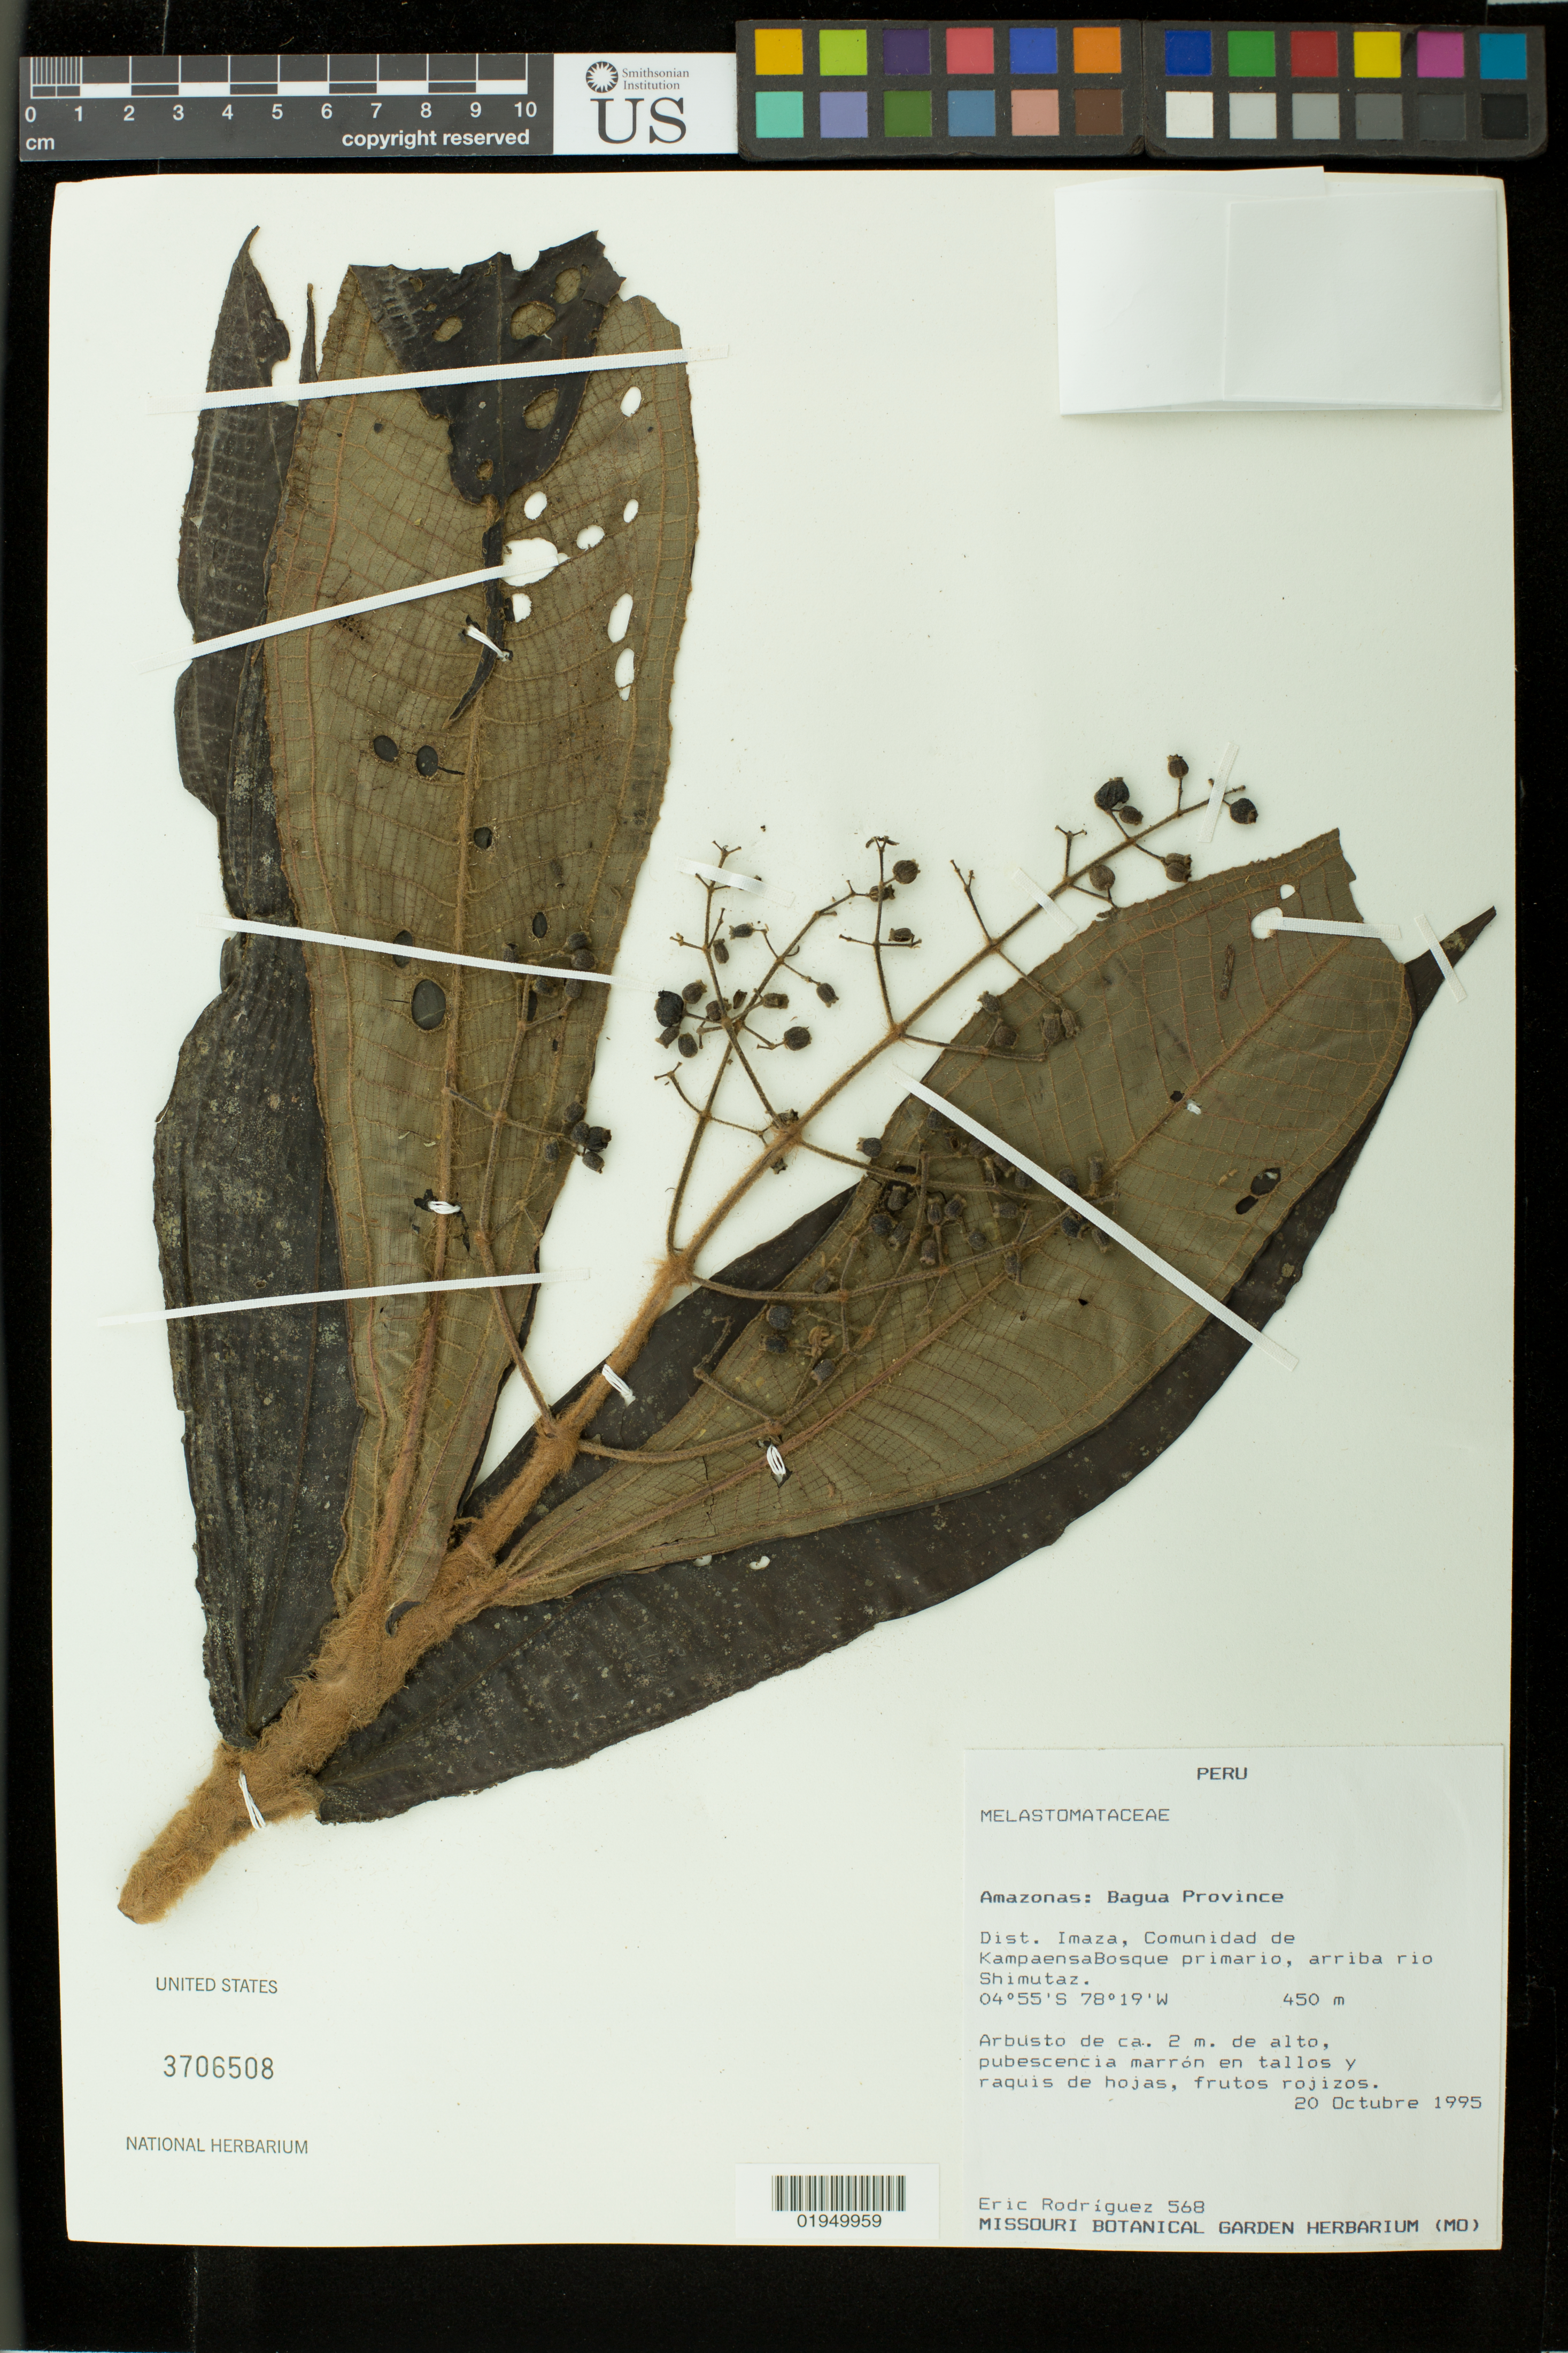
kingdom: Plantae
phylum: Tracheophyta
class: Magnoliopsida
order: Myrtales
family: Melastomataceae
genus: Miconia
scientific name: Miconia heterochaeta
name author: Wurdack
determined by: Michelangeli, F. A.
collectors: E. Rodriguez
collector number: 568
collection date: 1995-10-20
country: Peru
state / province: Amazonas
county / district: Bagua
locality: Dist. Imaza, Comunidad de Kampaensa. Bosque primario, arriba rio Shimutaz.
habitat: Bosque primario.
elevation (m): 450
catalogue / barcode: US 3706508